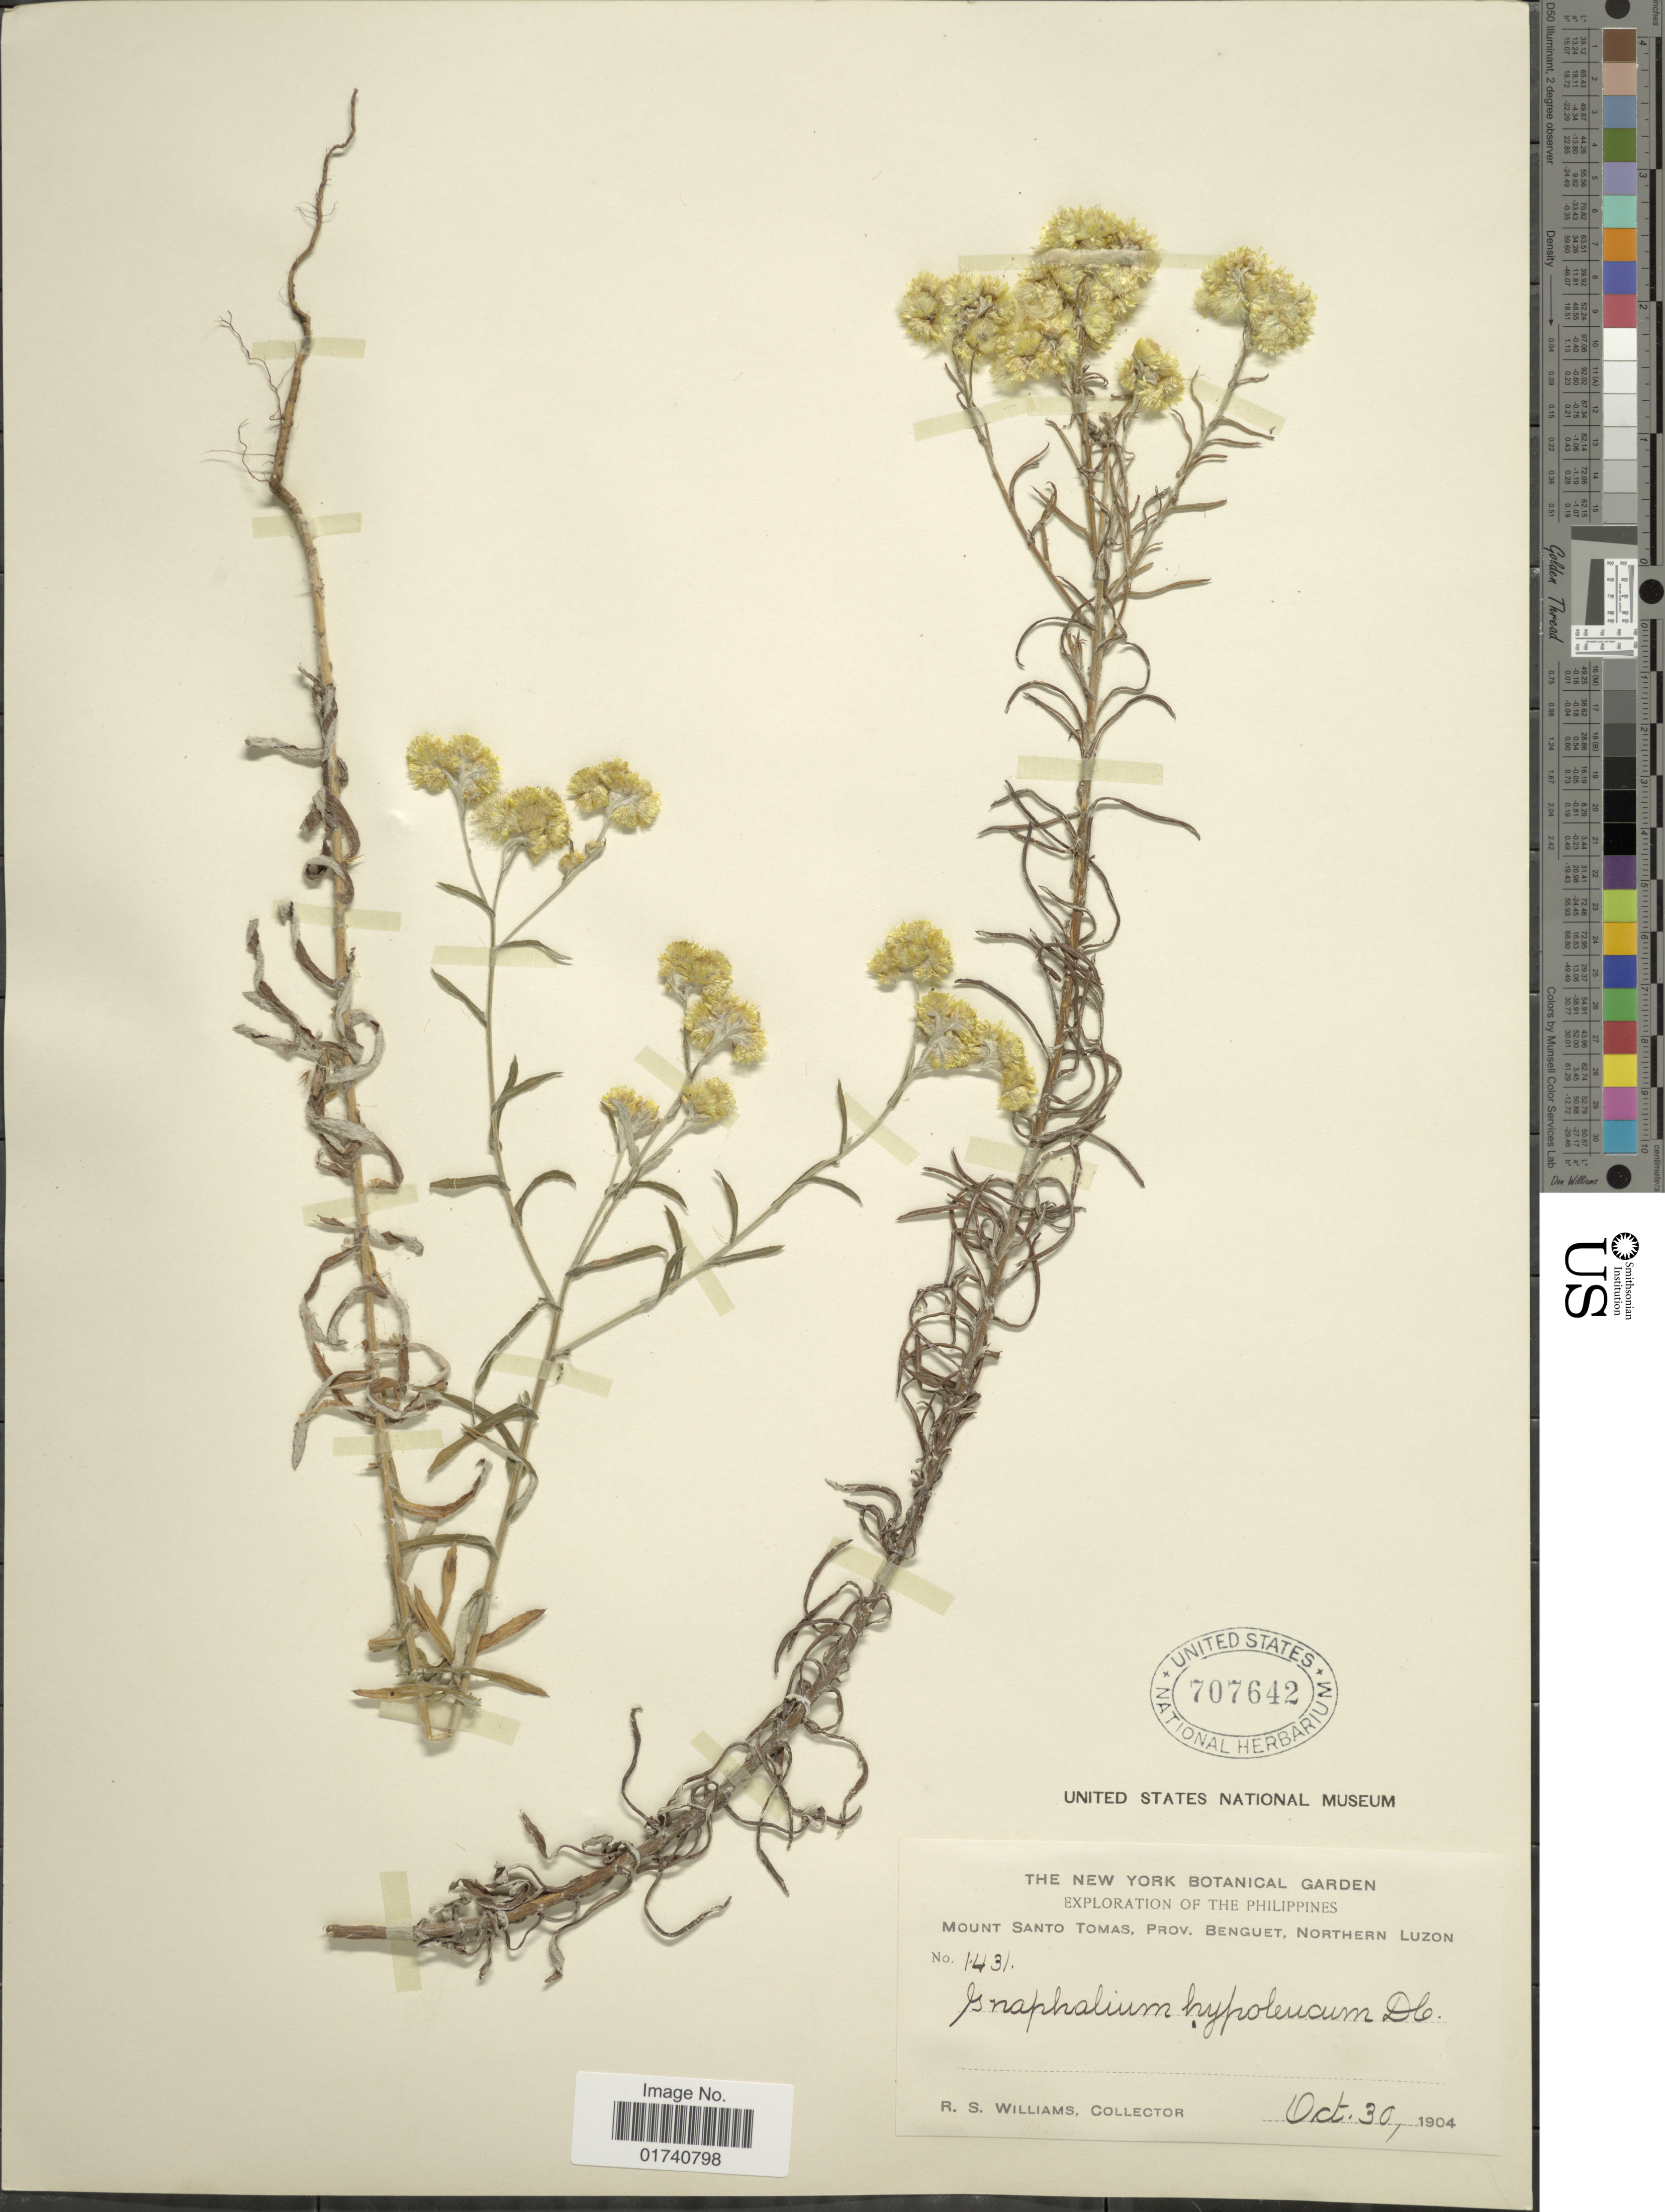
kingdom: Plantae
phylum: Tracheophyta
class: Magnoliopsida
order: Asterales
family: Asteraceae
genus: Pseudognaphalium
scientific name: Pseudognaphalium hypoleucum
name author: (DC.) Hilliard & B.L. Burtt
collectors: R. S. Williams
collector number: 1431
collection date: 1904-10-30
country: Philippines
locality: Mount Santo Tomas, Prov. Benguet, Northern Luzon.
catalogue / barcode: US 707642